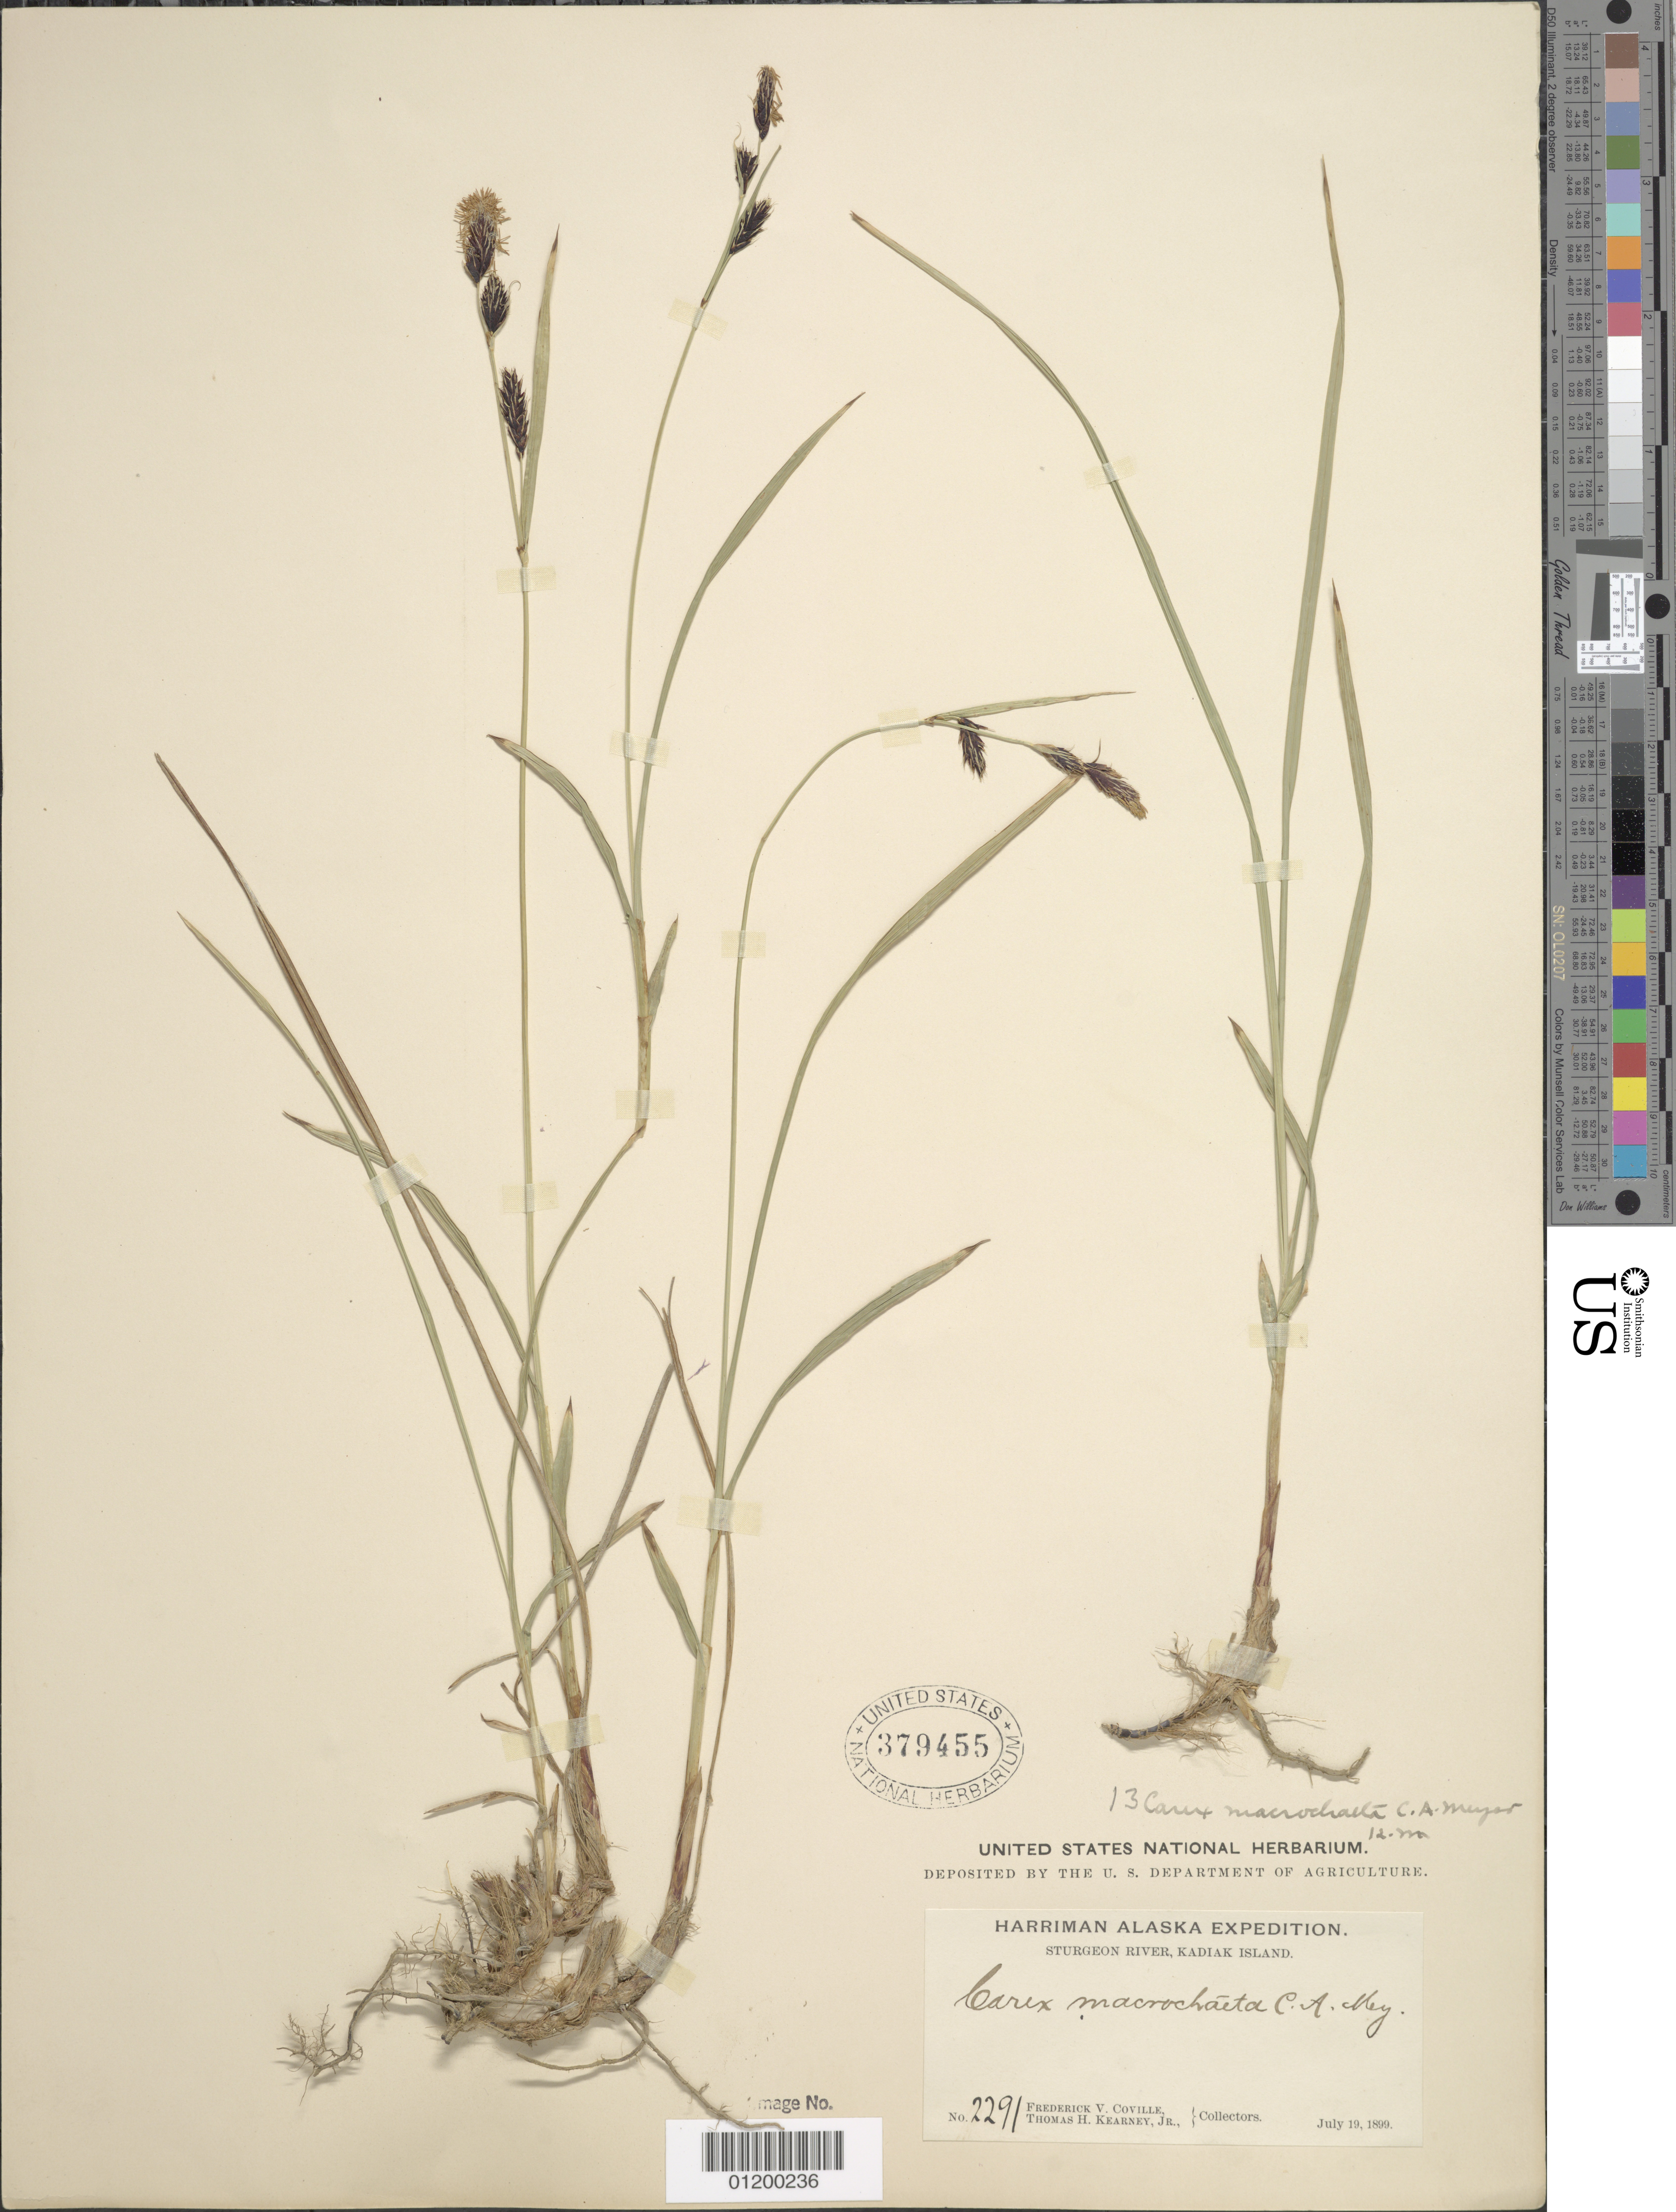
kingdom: Plantae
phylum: Tracheophyta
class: Liliopsida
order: Poales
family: Cyperaceae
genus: Carex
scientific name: Carex macrochaeta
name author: C.A. Mey.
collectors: F. V. Coville & T. H. Kearney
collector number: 2291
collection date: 1899-07-19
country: United States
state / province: Alaska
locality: Sturgeon River, Kadiak Island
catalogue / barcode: US 379455